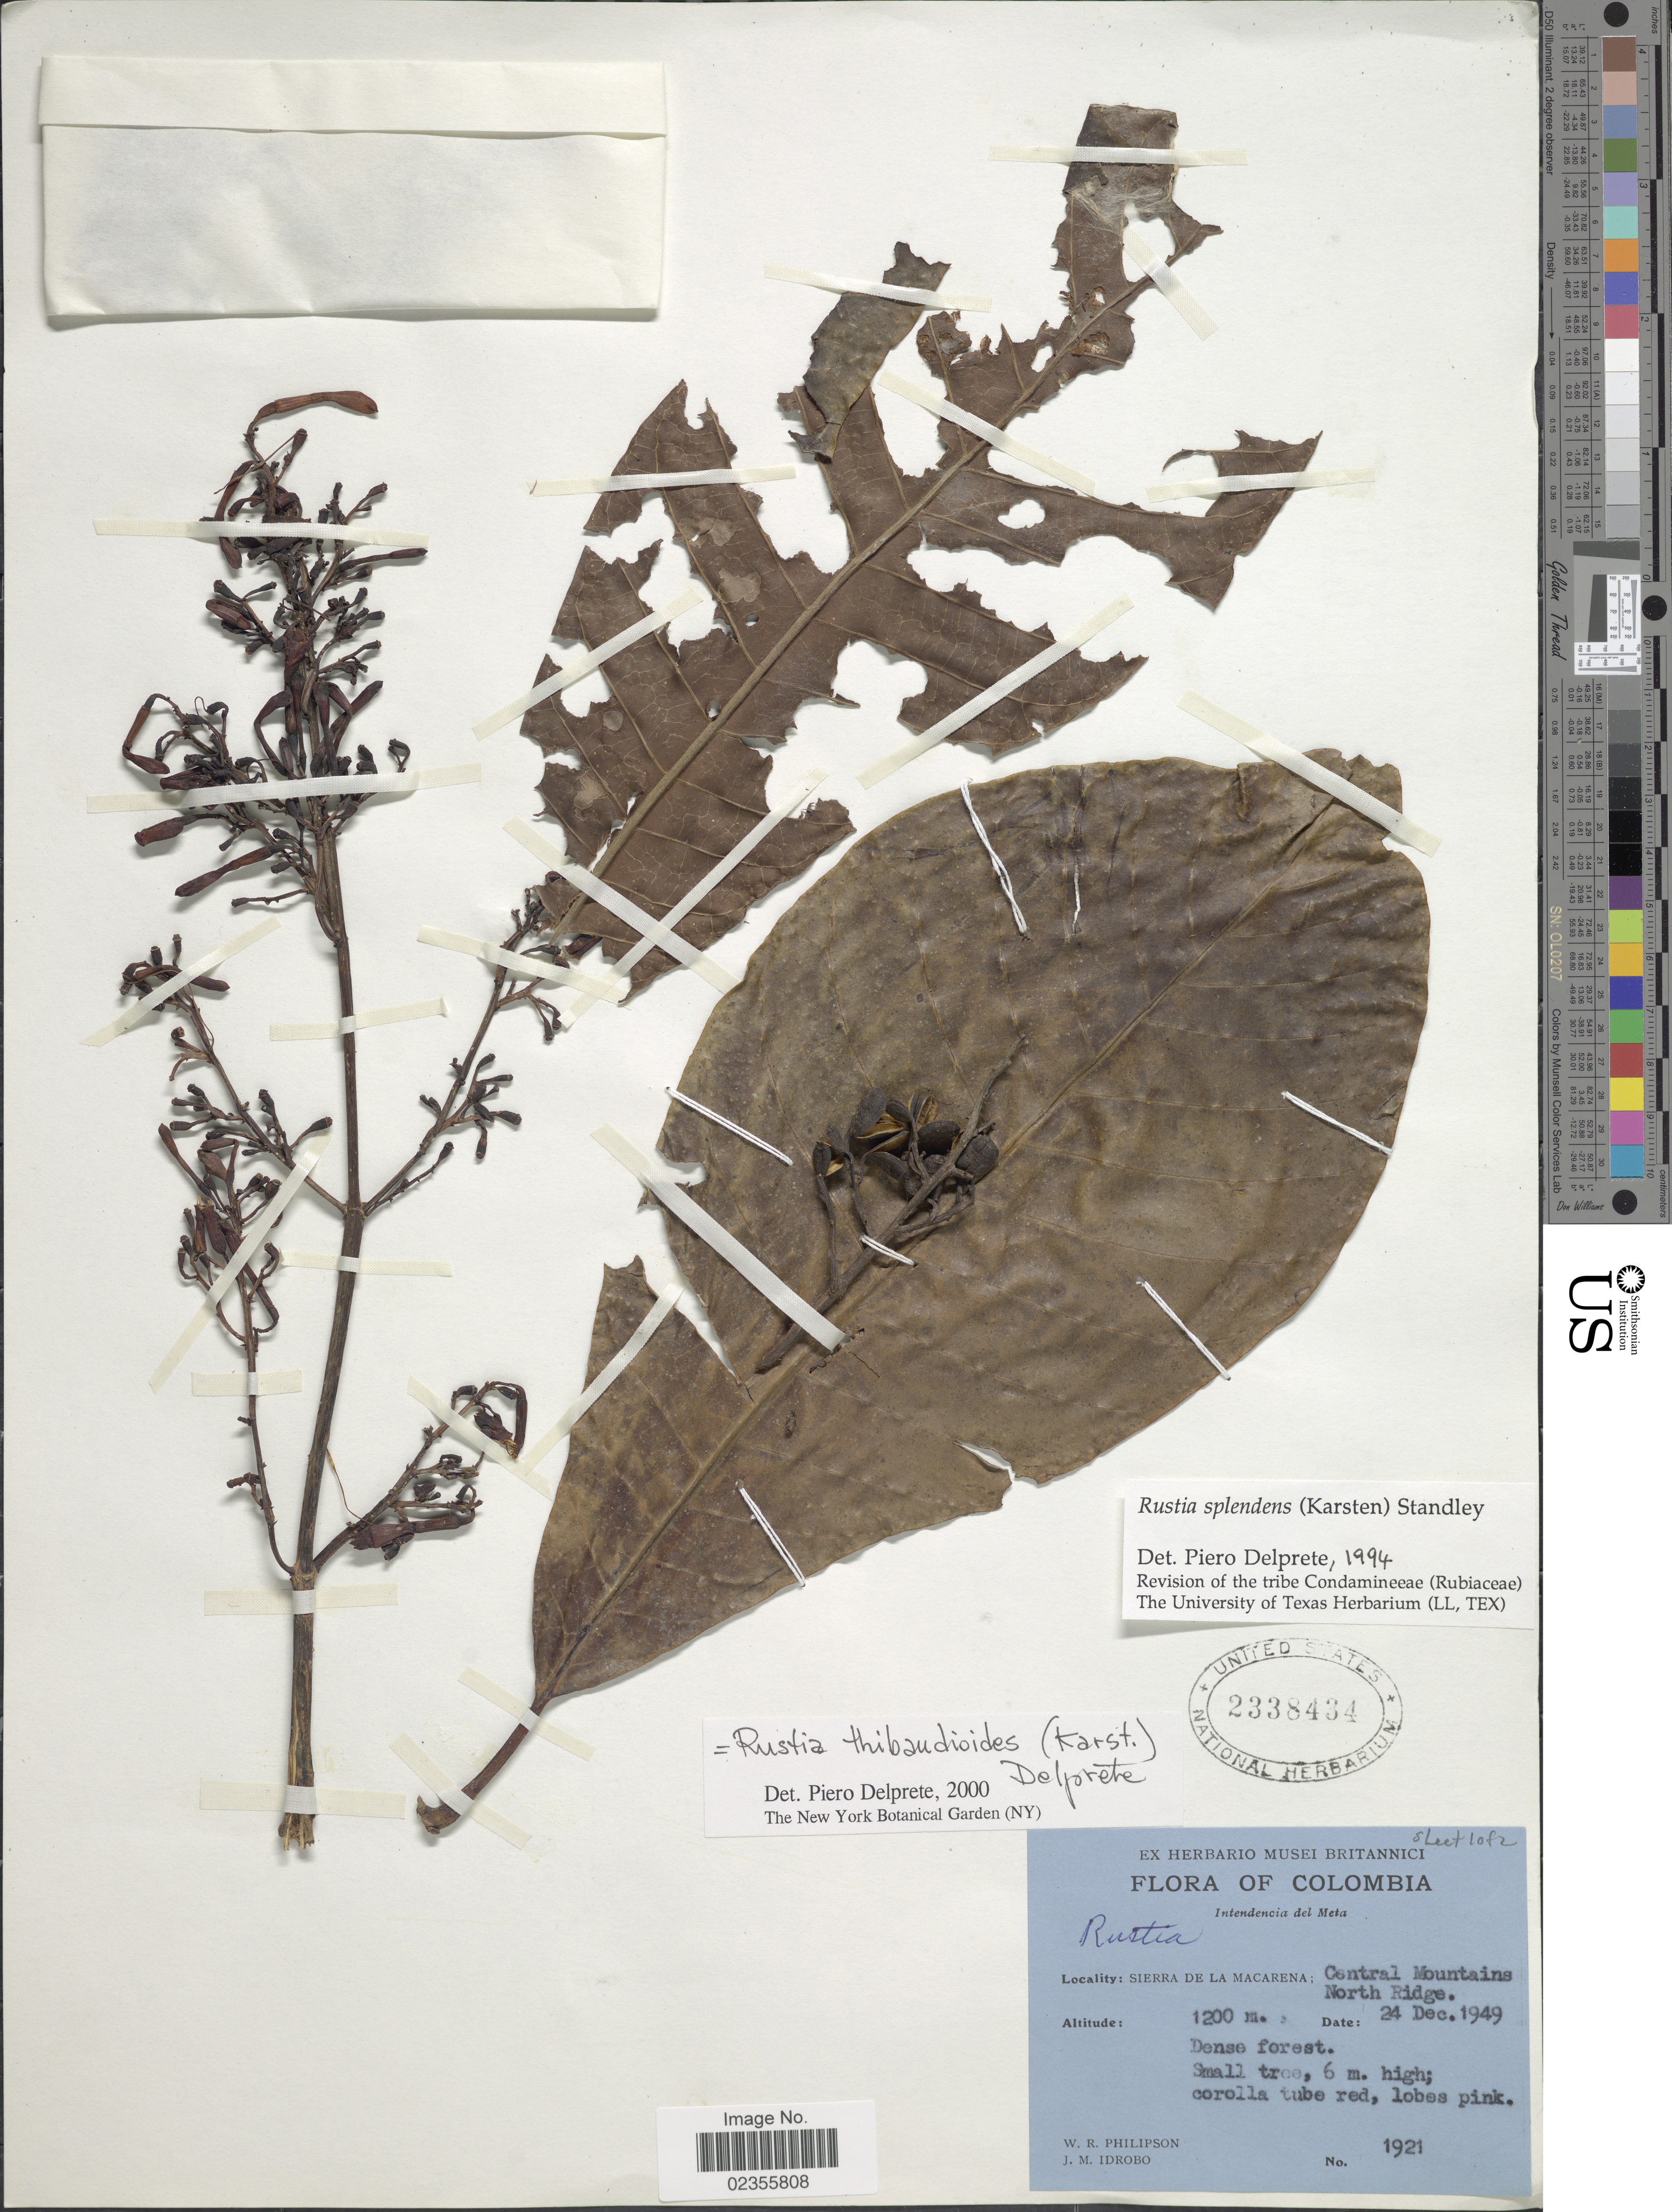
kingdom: Plantae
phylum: Tracheophyta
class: Magnoliopsida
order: Gentianales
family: Rubiaceae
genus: Rustia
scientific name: Rustia thibaudioides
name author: (H. Karst.) Delprete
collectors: W. R. Philipson & J. M. Idrobo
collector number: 1921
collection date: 1949-12-24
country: Colombia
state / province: Meta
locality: Intendencia del Meta, Sierra de la Macarena: Central Mountains, North Ridge.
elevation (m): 1200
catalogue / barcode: US 2338434